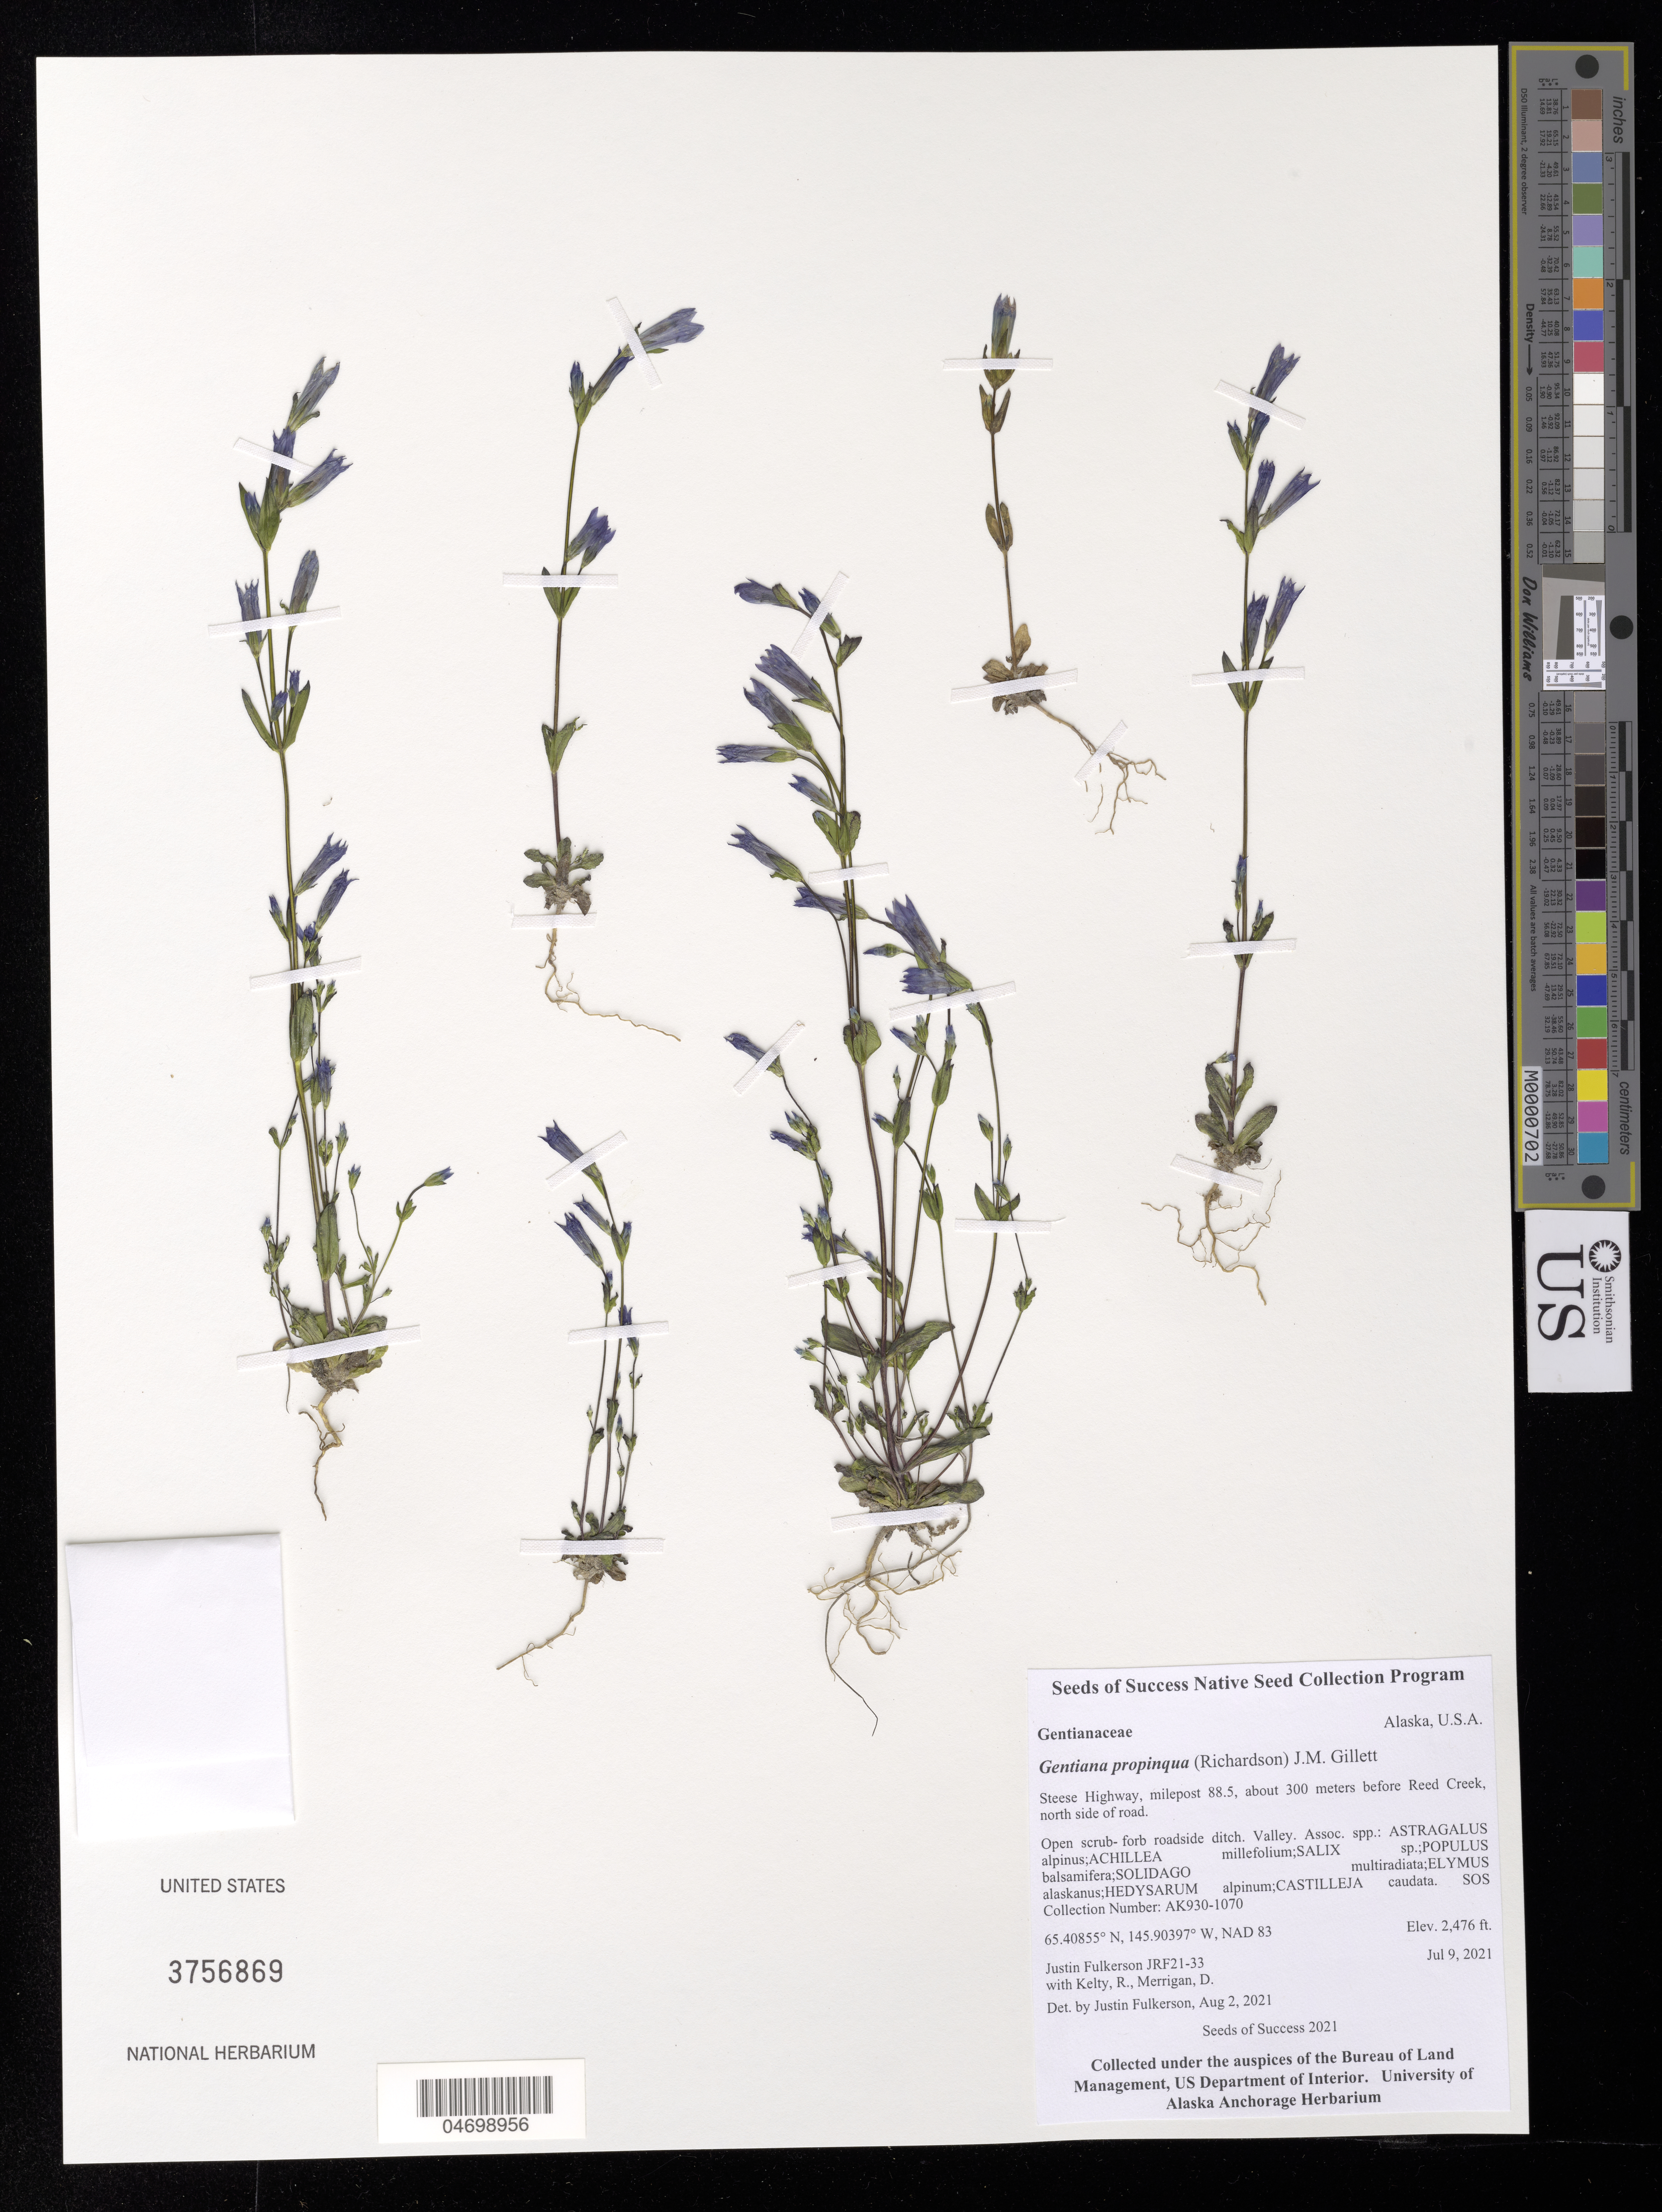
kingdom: Plantae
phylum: Tracheophyta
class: Magnoliopsida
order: Gentianales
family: Gentianaceae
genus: Gentiana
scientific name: Gentiana propinqua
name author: Richards.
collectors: J. Fulkerson, R. Kelty & D. Merrigan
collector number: AK930-1070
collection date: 2021-08-25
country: United States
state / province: Alaska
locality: Steese Hwy, milepost 88.5, about 300 meters before Reed Creek, north side of road.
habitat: Open scrub-forb roadside ditch. Valley. With Salix sp., Populus balsamifera, Solidago multiradiata, Solidago multiradiata, etc.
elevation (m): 755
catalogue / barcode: US 3756869